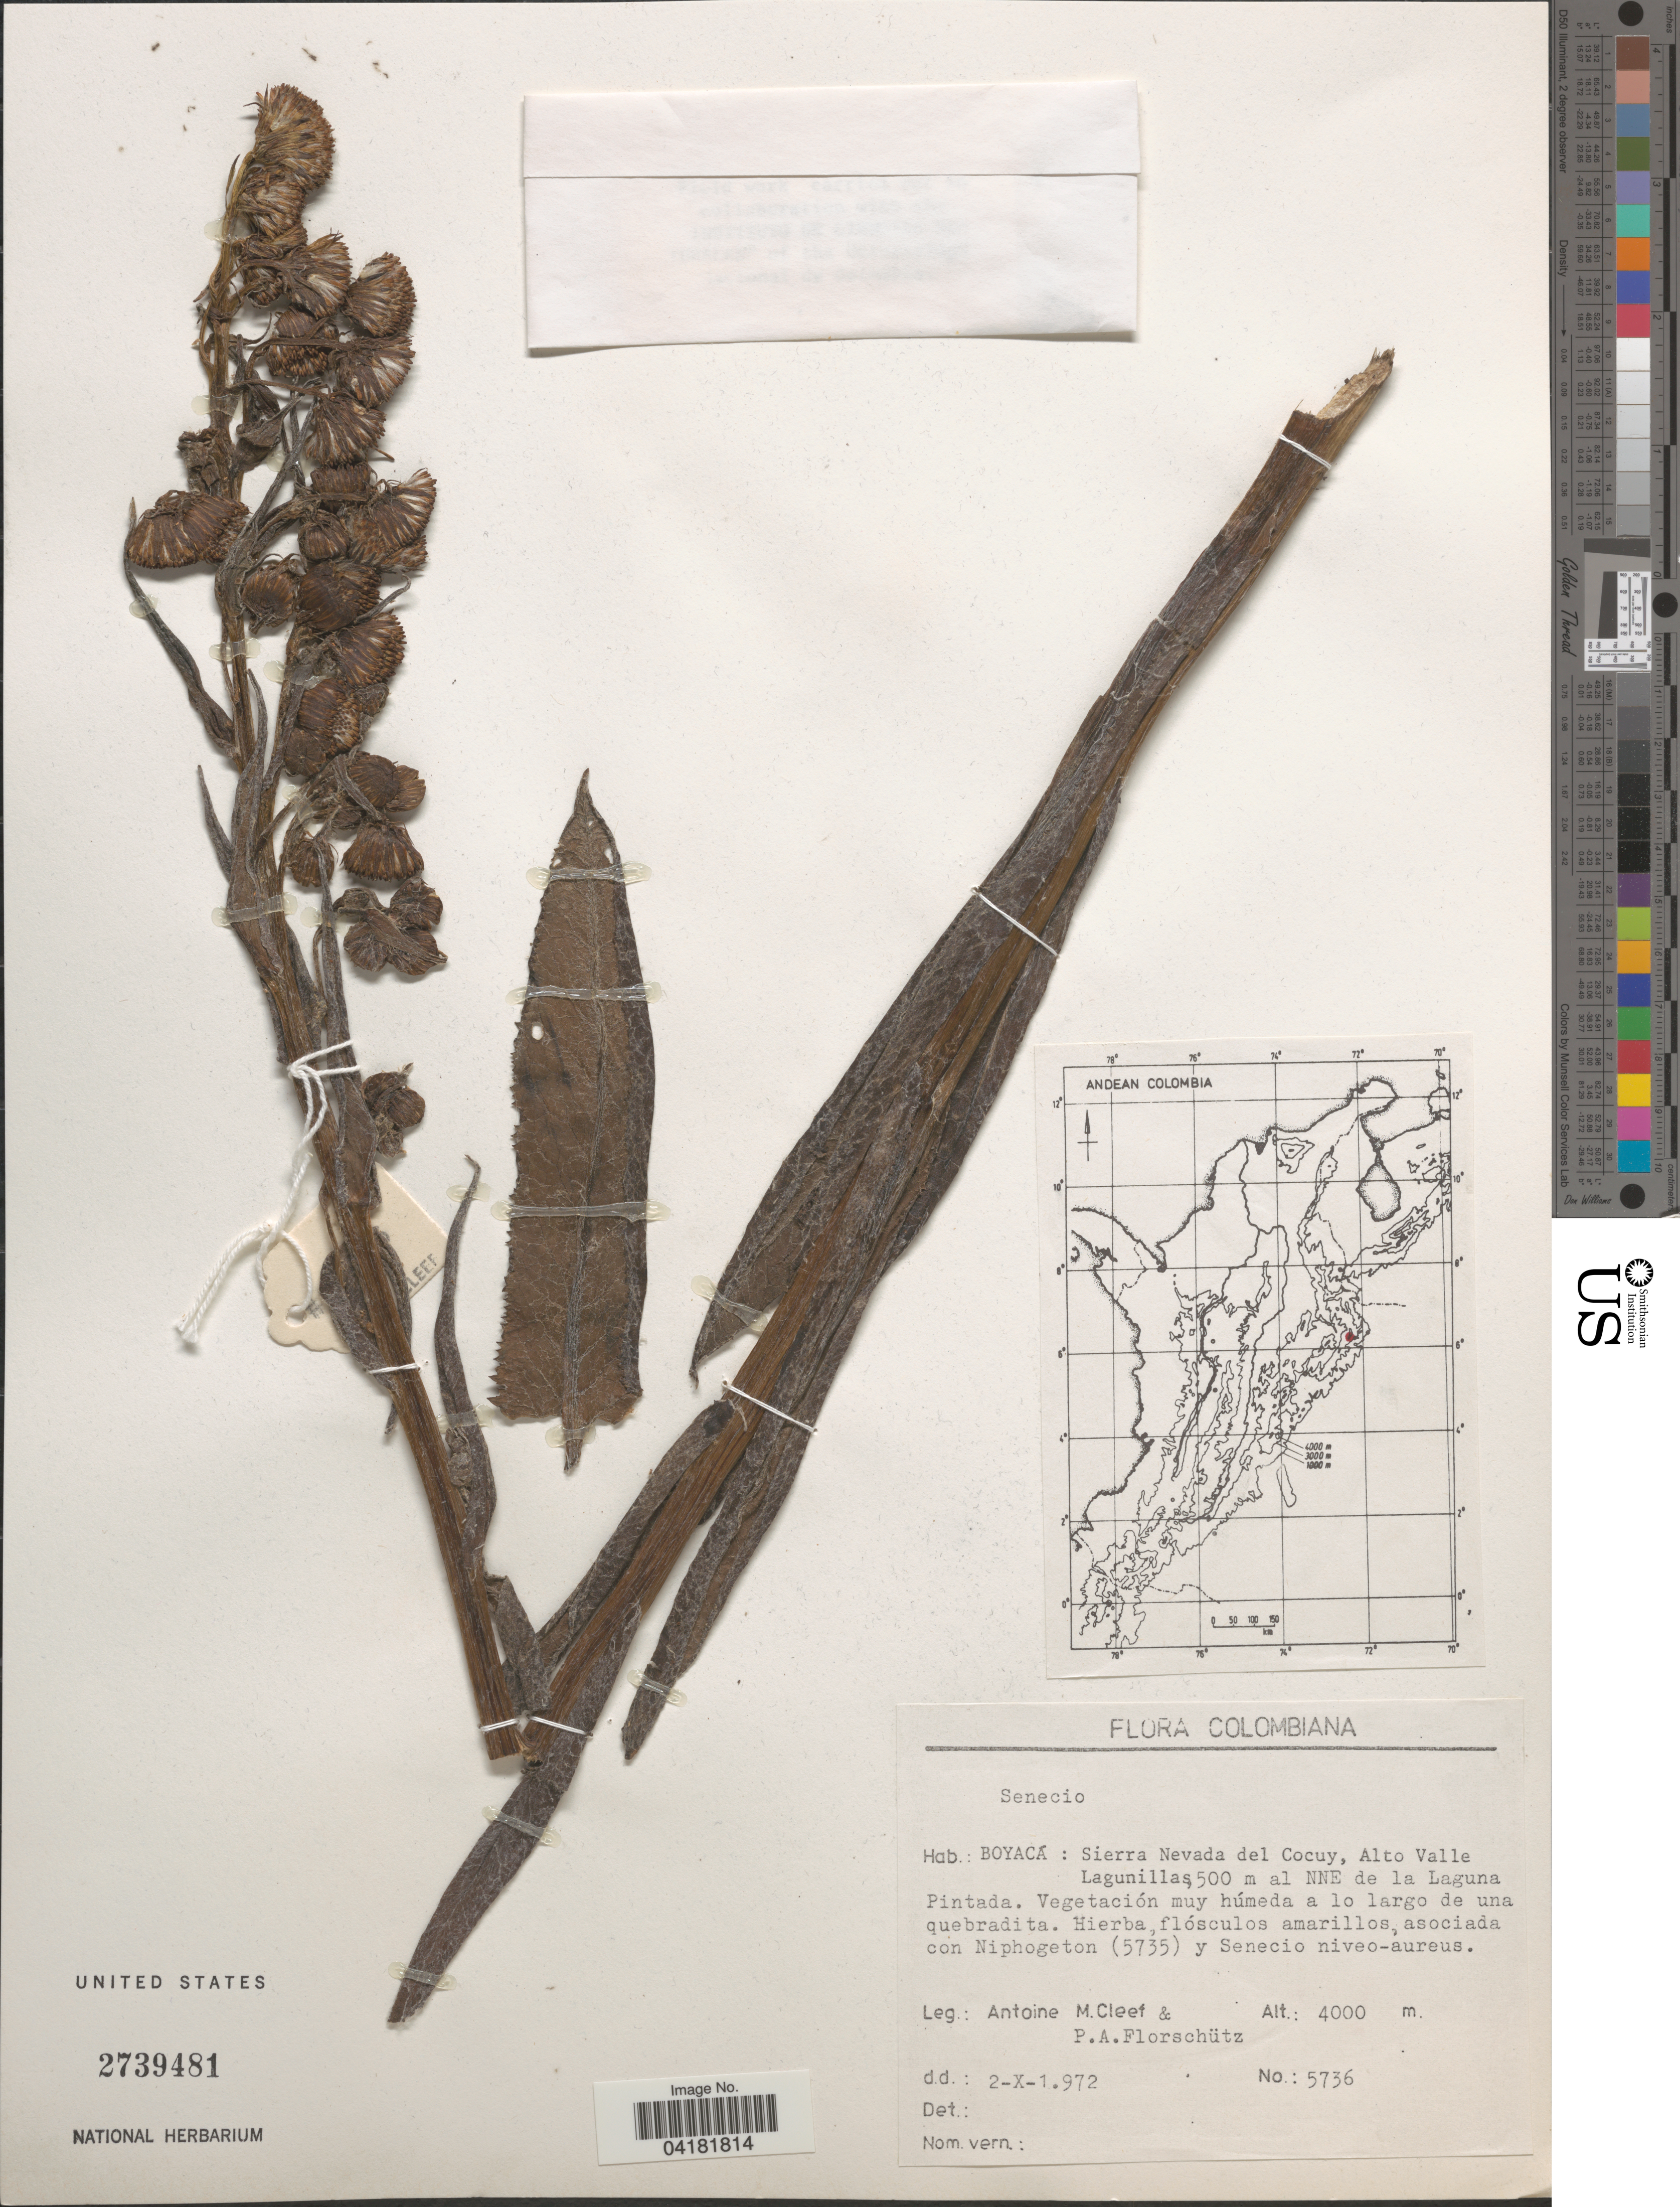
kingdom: Plantae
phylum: Tracheophyta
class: Magnoliopsida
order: Asterales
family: Asteraceae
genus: Senecio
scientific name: Senecio sp.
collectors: A. M. Cleef & P. Florschütz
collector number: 5736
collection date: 1972-10-02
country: Colombia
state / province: Boyacá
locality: Colombiana. Sierra Nevada del Cocuy, Alto Valle Lagunillas, 500 m al NNE de la Laguna Pintada.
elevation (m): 4000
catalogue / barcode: US 2739481